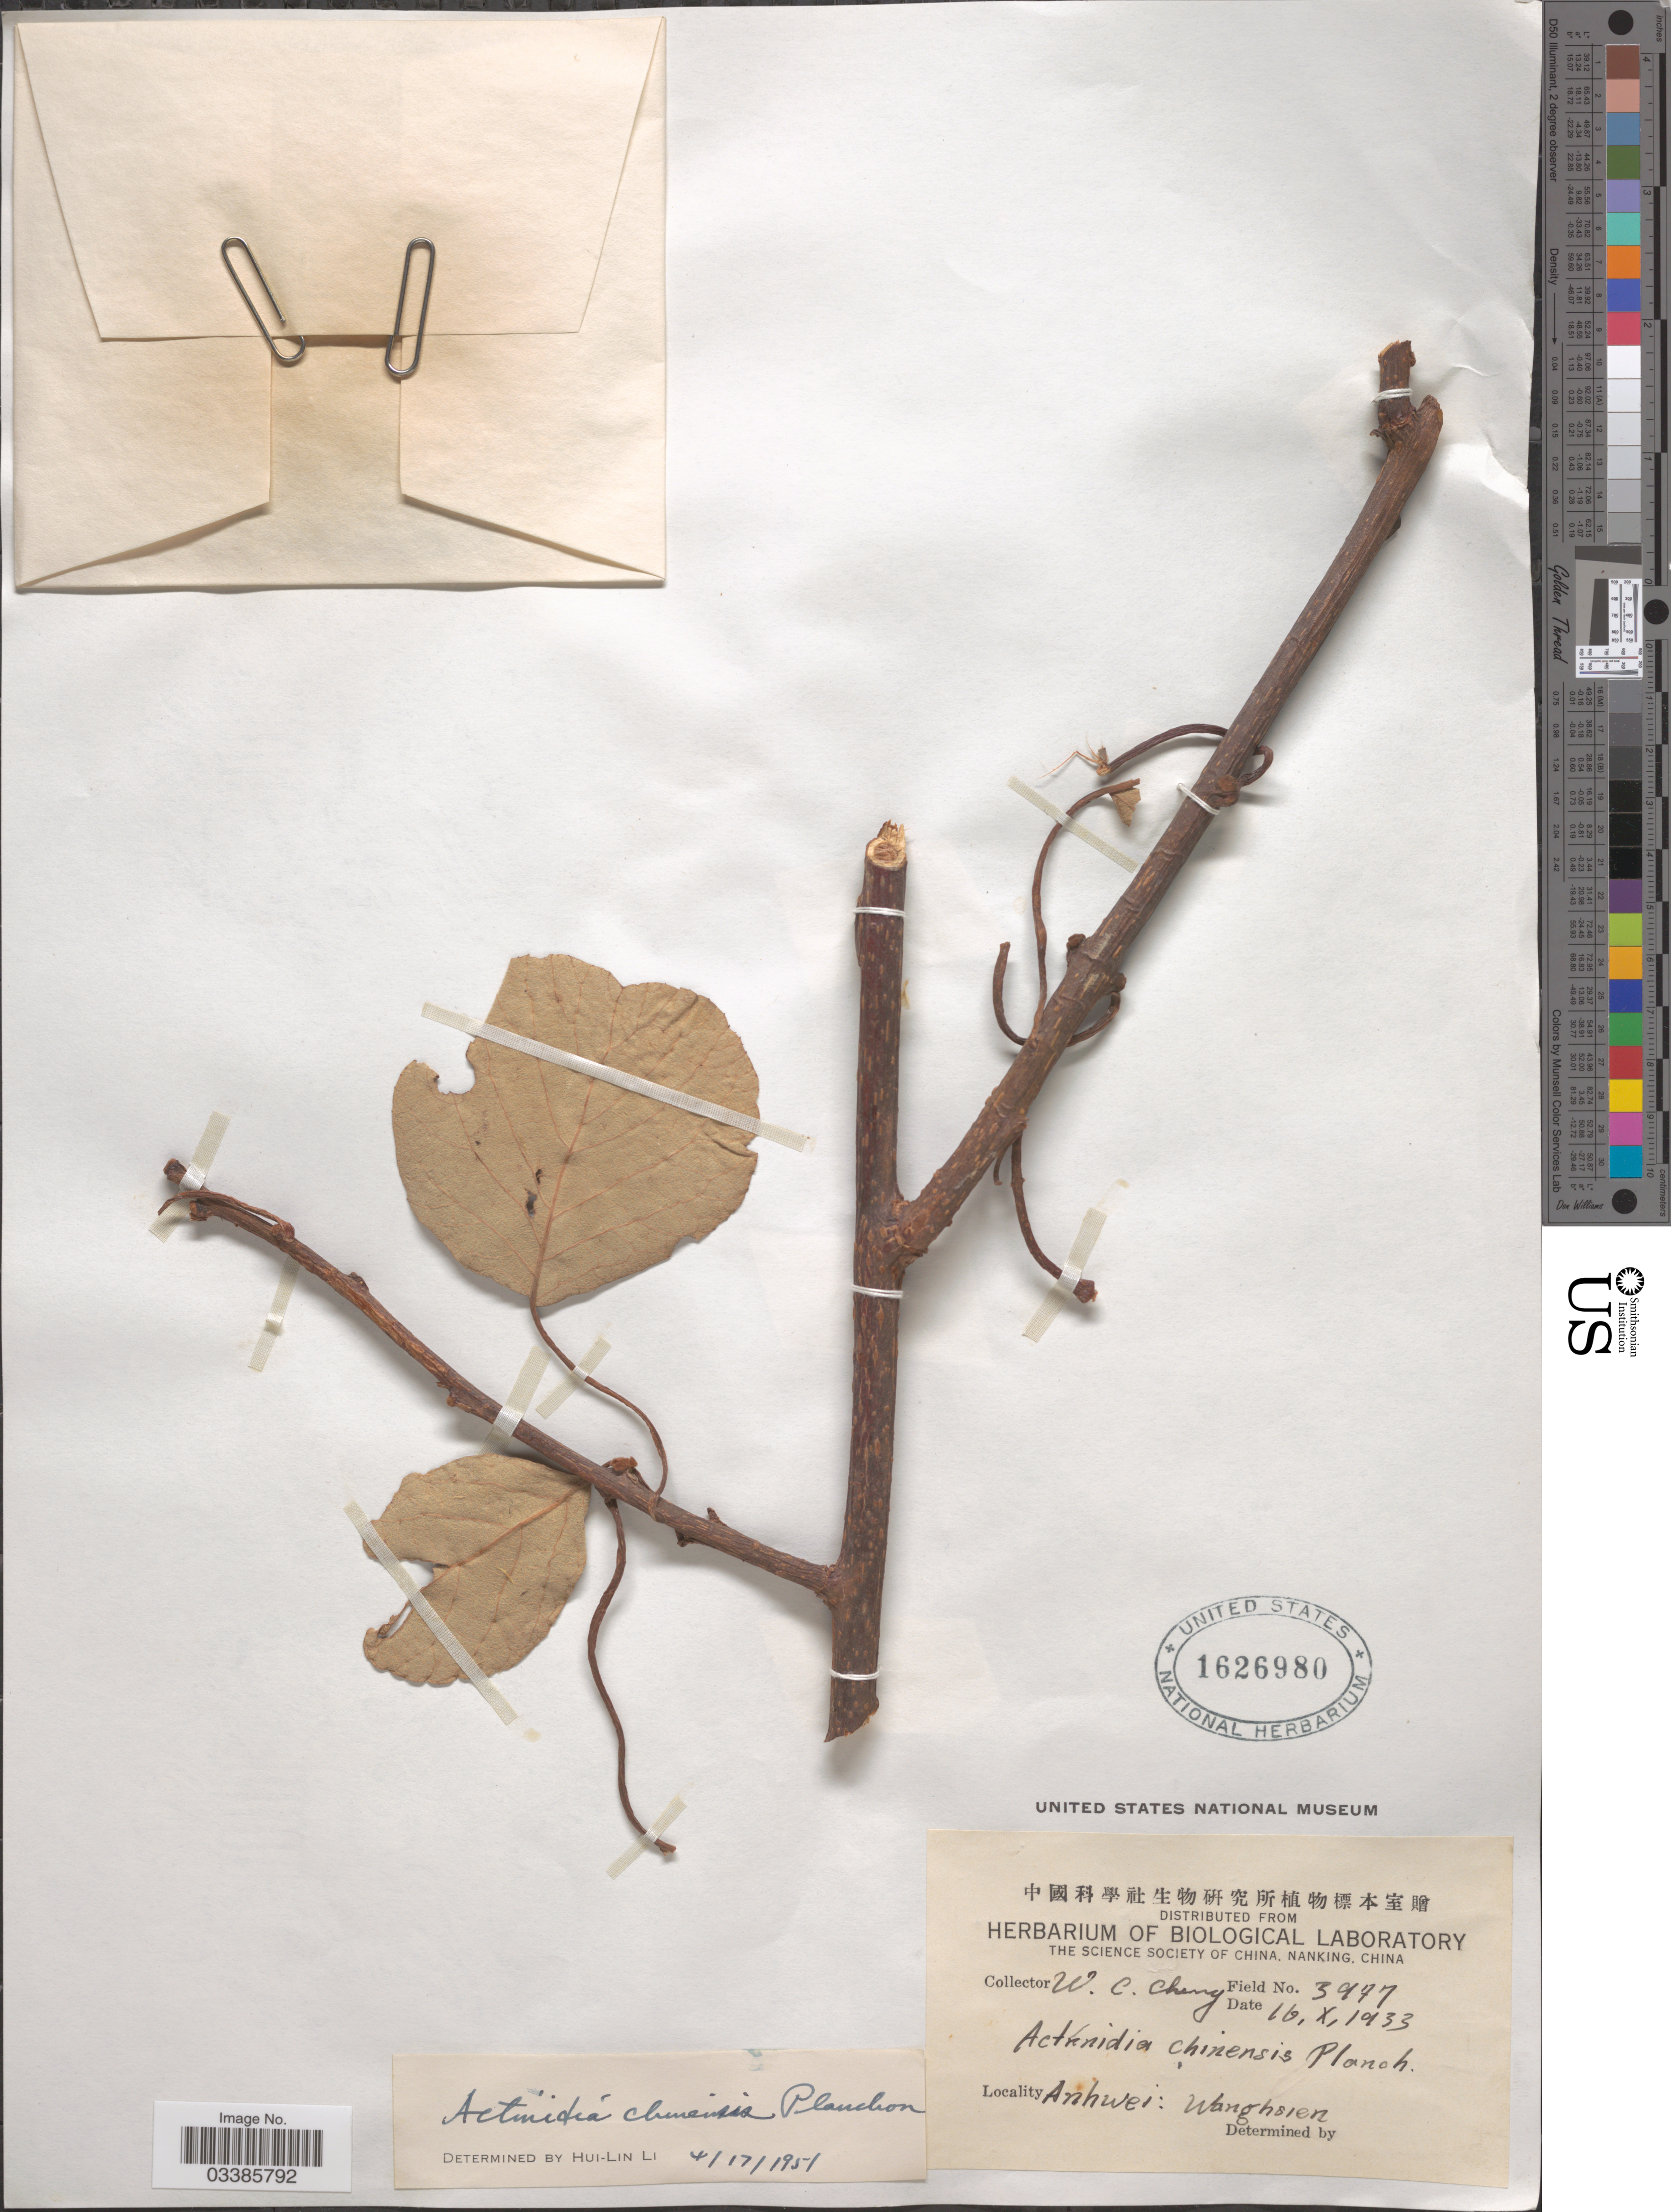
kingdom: Plantae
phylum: Tracheophyta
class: Magnoliopsida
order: Ericales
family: Actinidiaceae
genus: Actinidia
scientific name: Actinidia chinensis var. chinensis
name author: Planch.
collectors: W. C. Cheng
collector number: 3977*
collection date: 1933-10-16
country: China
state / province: Anhui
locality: Anhwei: Wanghsien.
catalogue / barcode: US 1626980